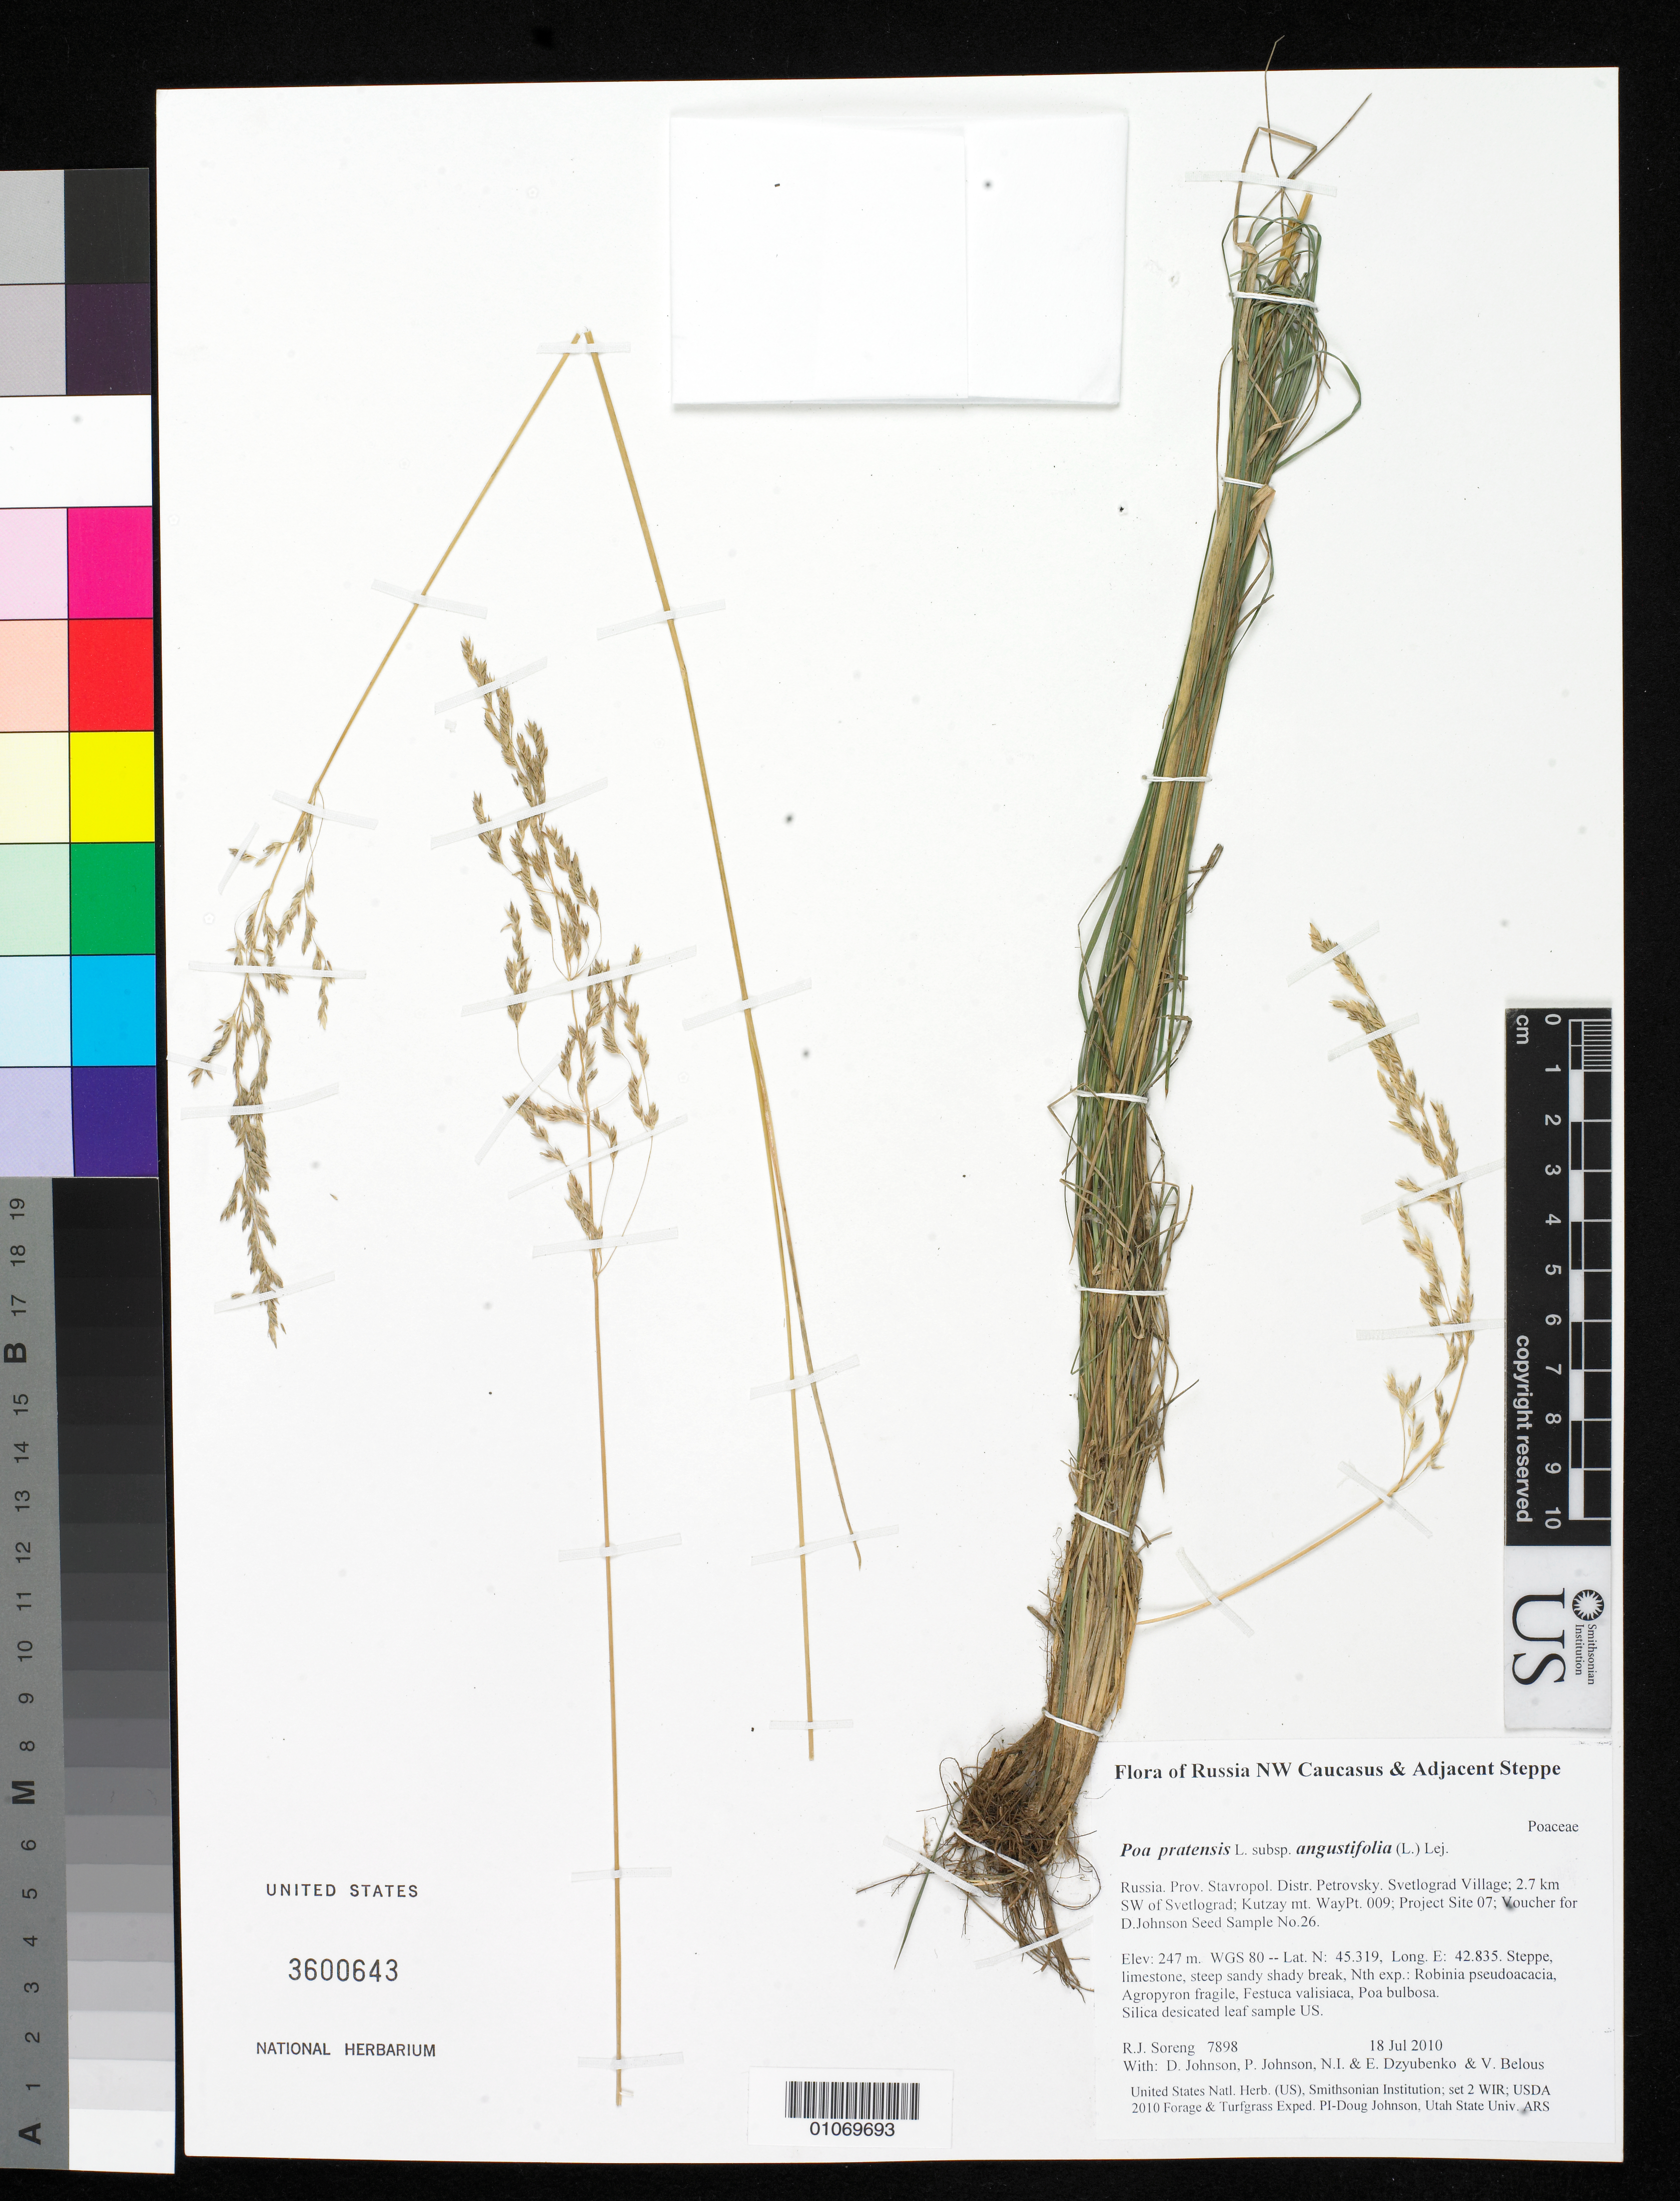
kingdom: Plantae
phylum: Tracheophyta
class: Liliopsida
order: Poales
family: Poaceae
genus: Poa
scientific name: Poa pratensis subsp. angustifolia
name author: (L.) Lej.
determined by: Soreng, Robert J., Research Associate (BOT), Smithsonian Institution - National Museum of Natural History (UNITED STATES)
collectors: R. J. Soreng, D. Johnson, P. Johnson, N. Dzyubenko, E. Dzyubenko & V. Belous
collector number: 7898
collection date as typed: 18 Jul 2010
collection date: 2010-07-18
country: Russian Federation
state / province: Stavropol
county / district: Petrovsky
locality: Svetlograd Village; 2.7 km SW of Svetlograd; Kutzay mt.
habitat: Steppe, limestone, steep sandy shady break, Nth exp.: Robinia pseudoacacia, Agropyron fragile, Festuca valisiaca, Poa bulbosa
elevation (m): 247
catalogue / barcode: US 3600643